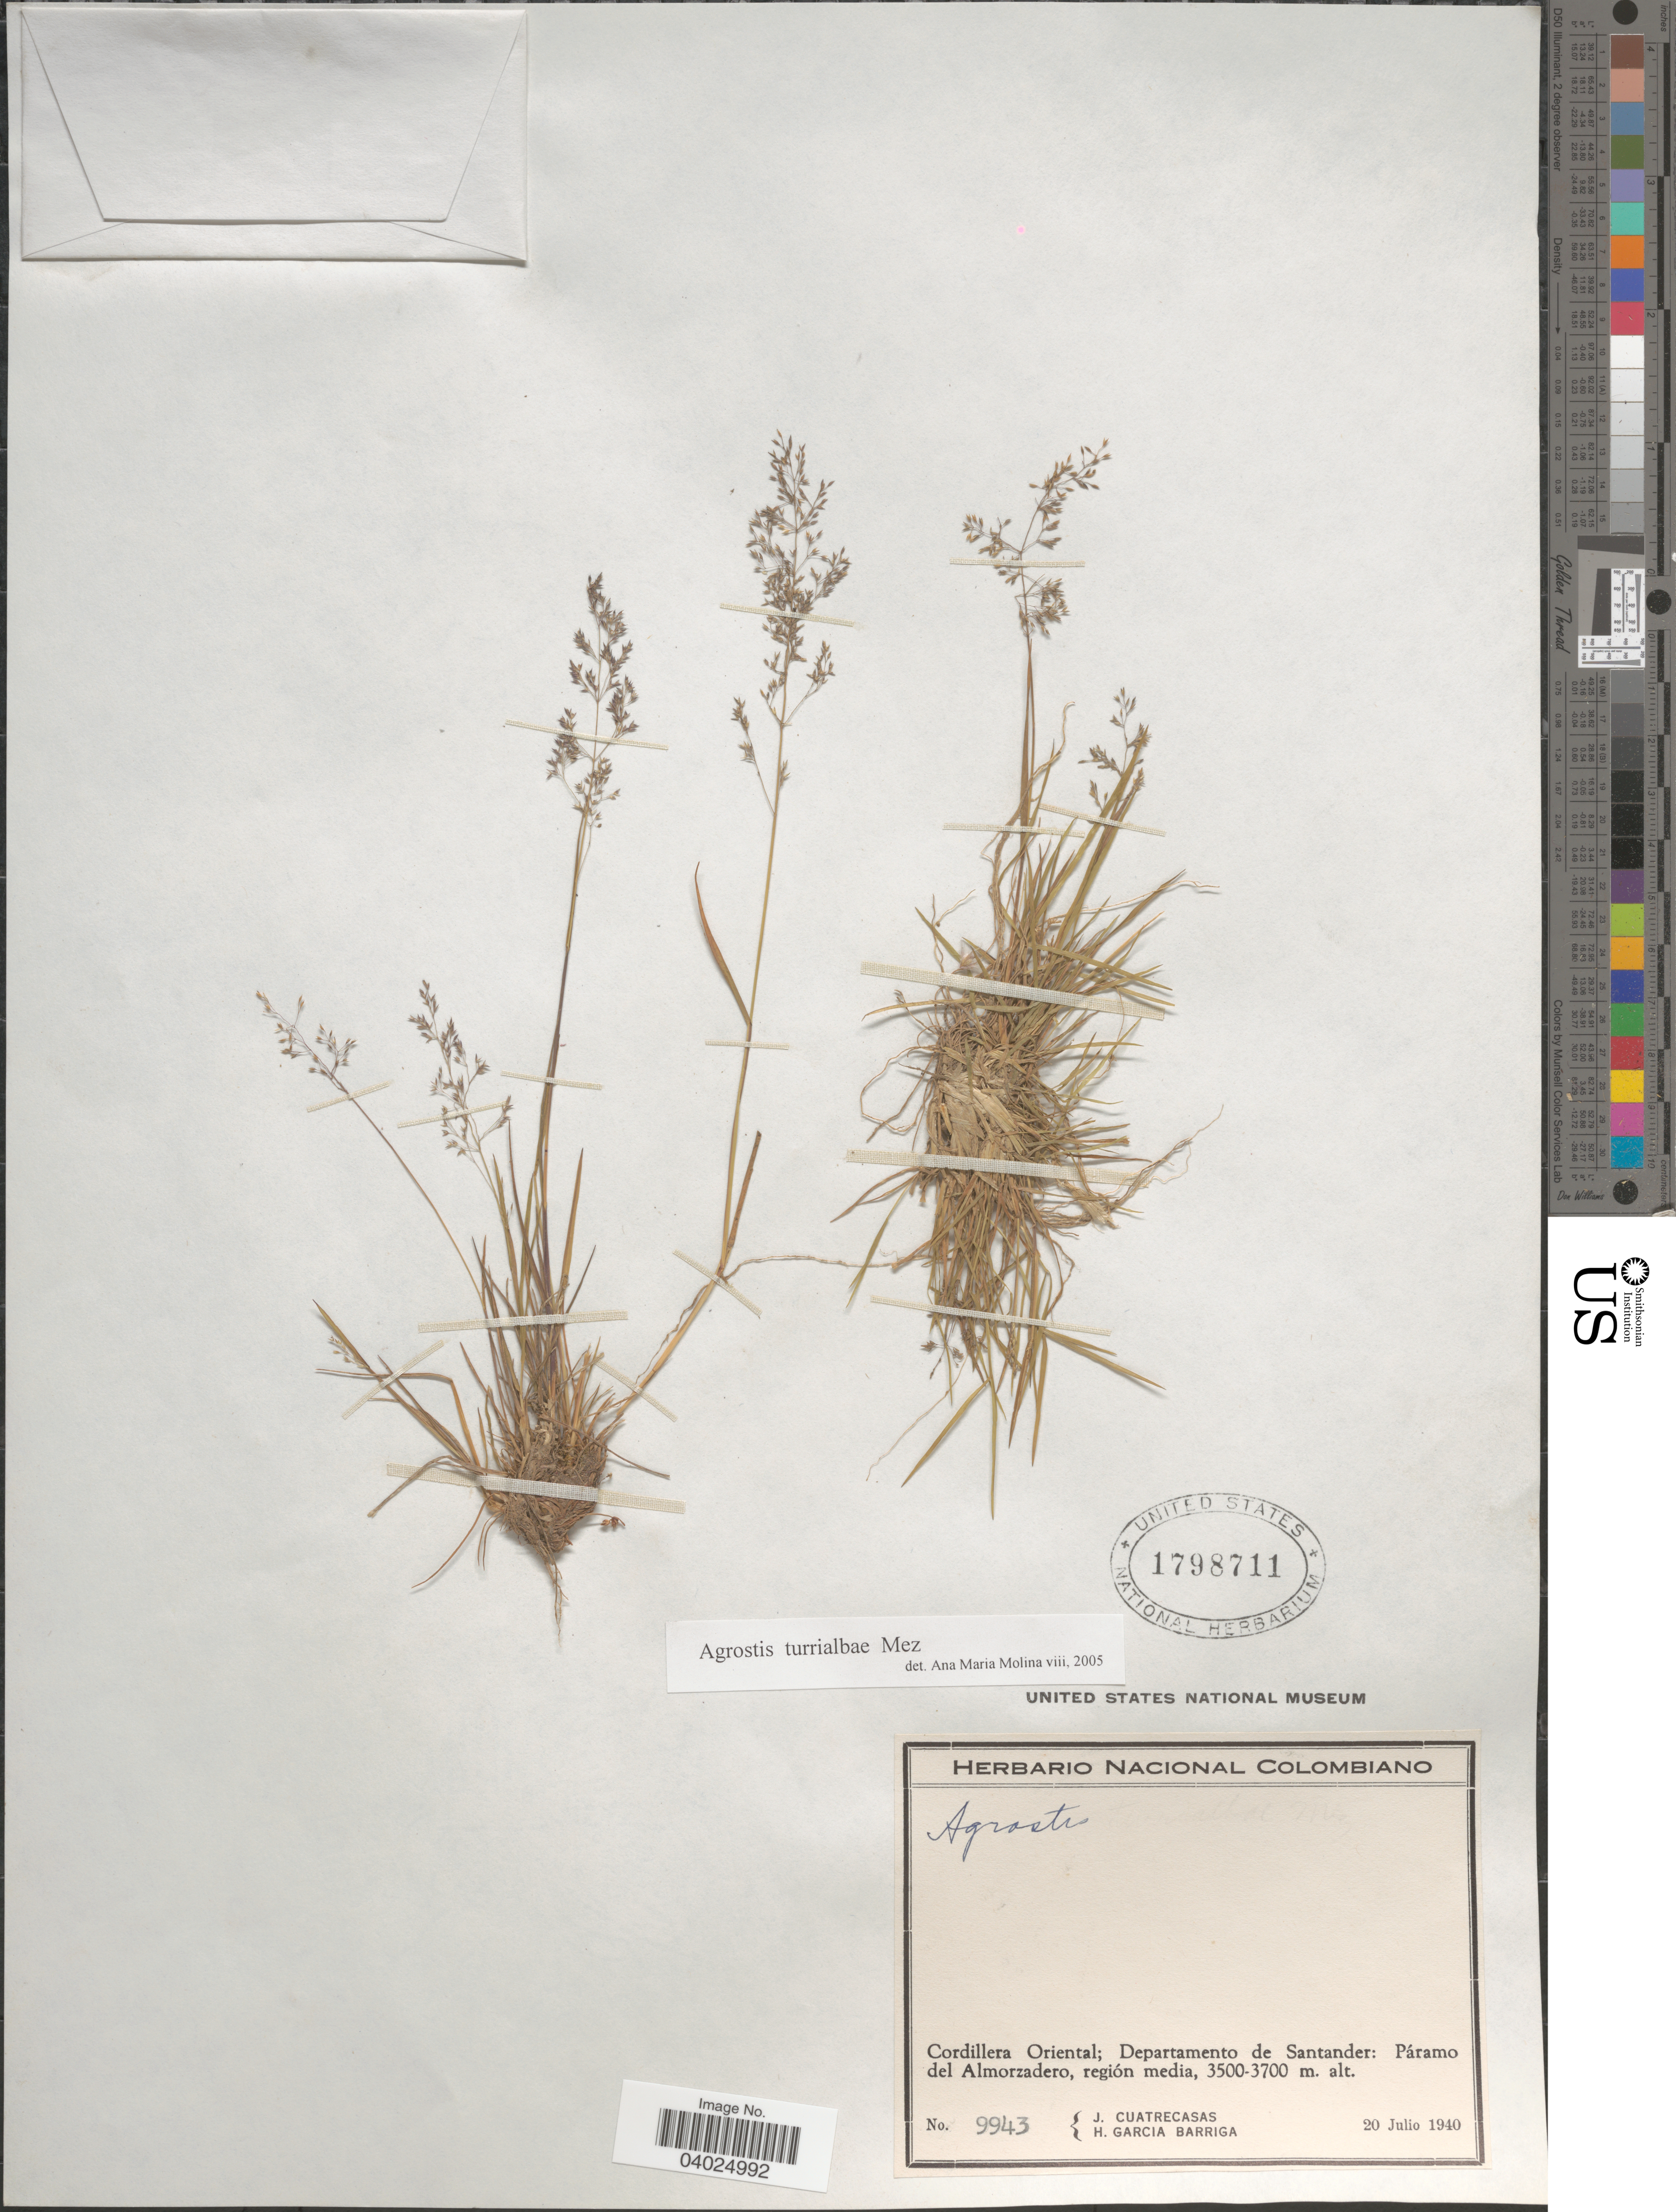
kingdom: Plantae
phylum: Tracheophyta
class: Liliopsida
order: Poales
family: Poaceae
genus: Agrostis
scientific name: Agrostis turrialbae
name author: Mez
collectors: J. Cuatrecasas & H. García Barriga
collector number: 9943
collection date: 1940-07-20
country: Colombia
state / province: Santander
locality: Cordillera Oriental; Departamento de Santander: Páramo del Almorzadero, región media.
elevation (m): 3500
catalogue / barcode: US 1798711